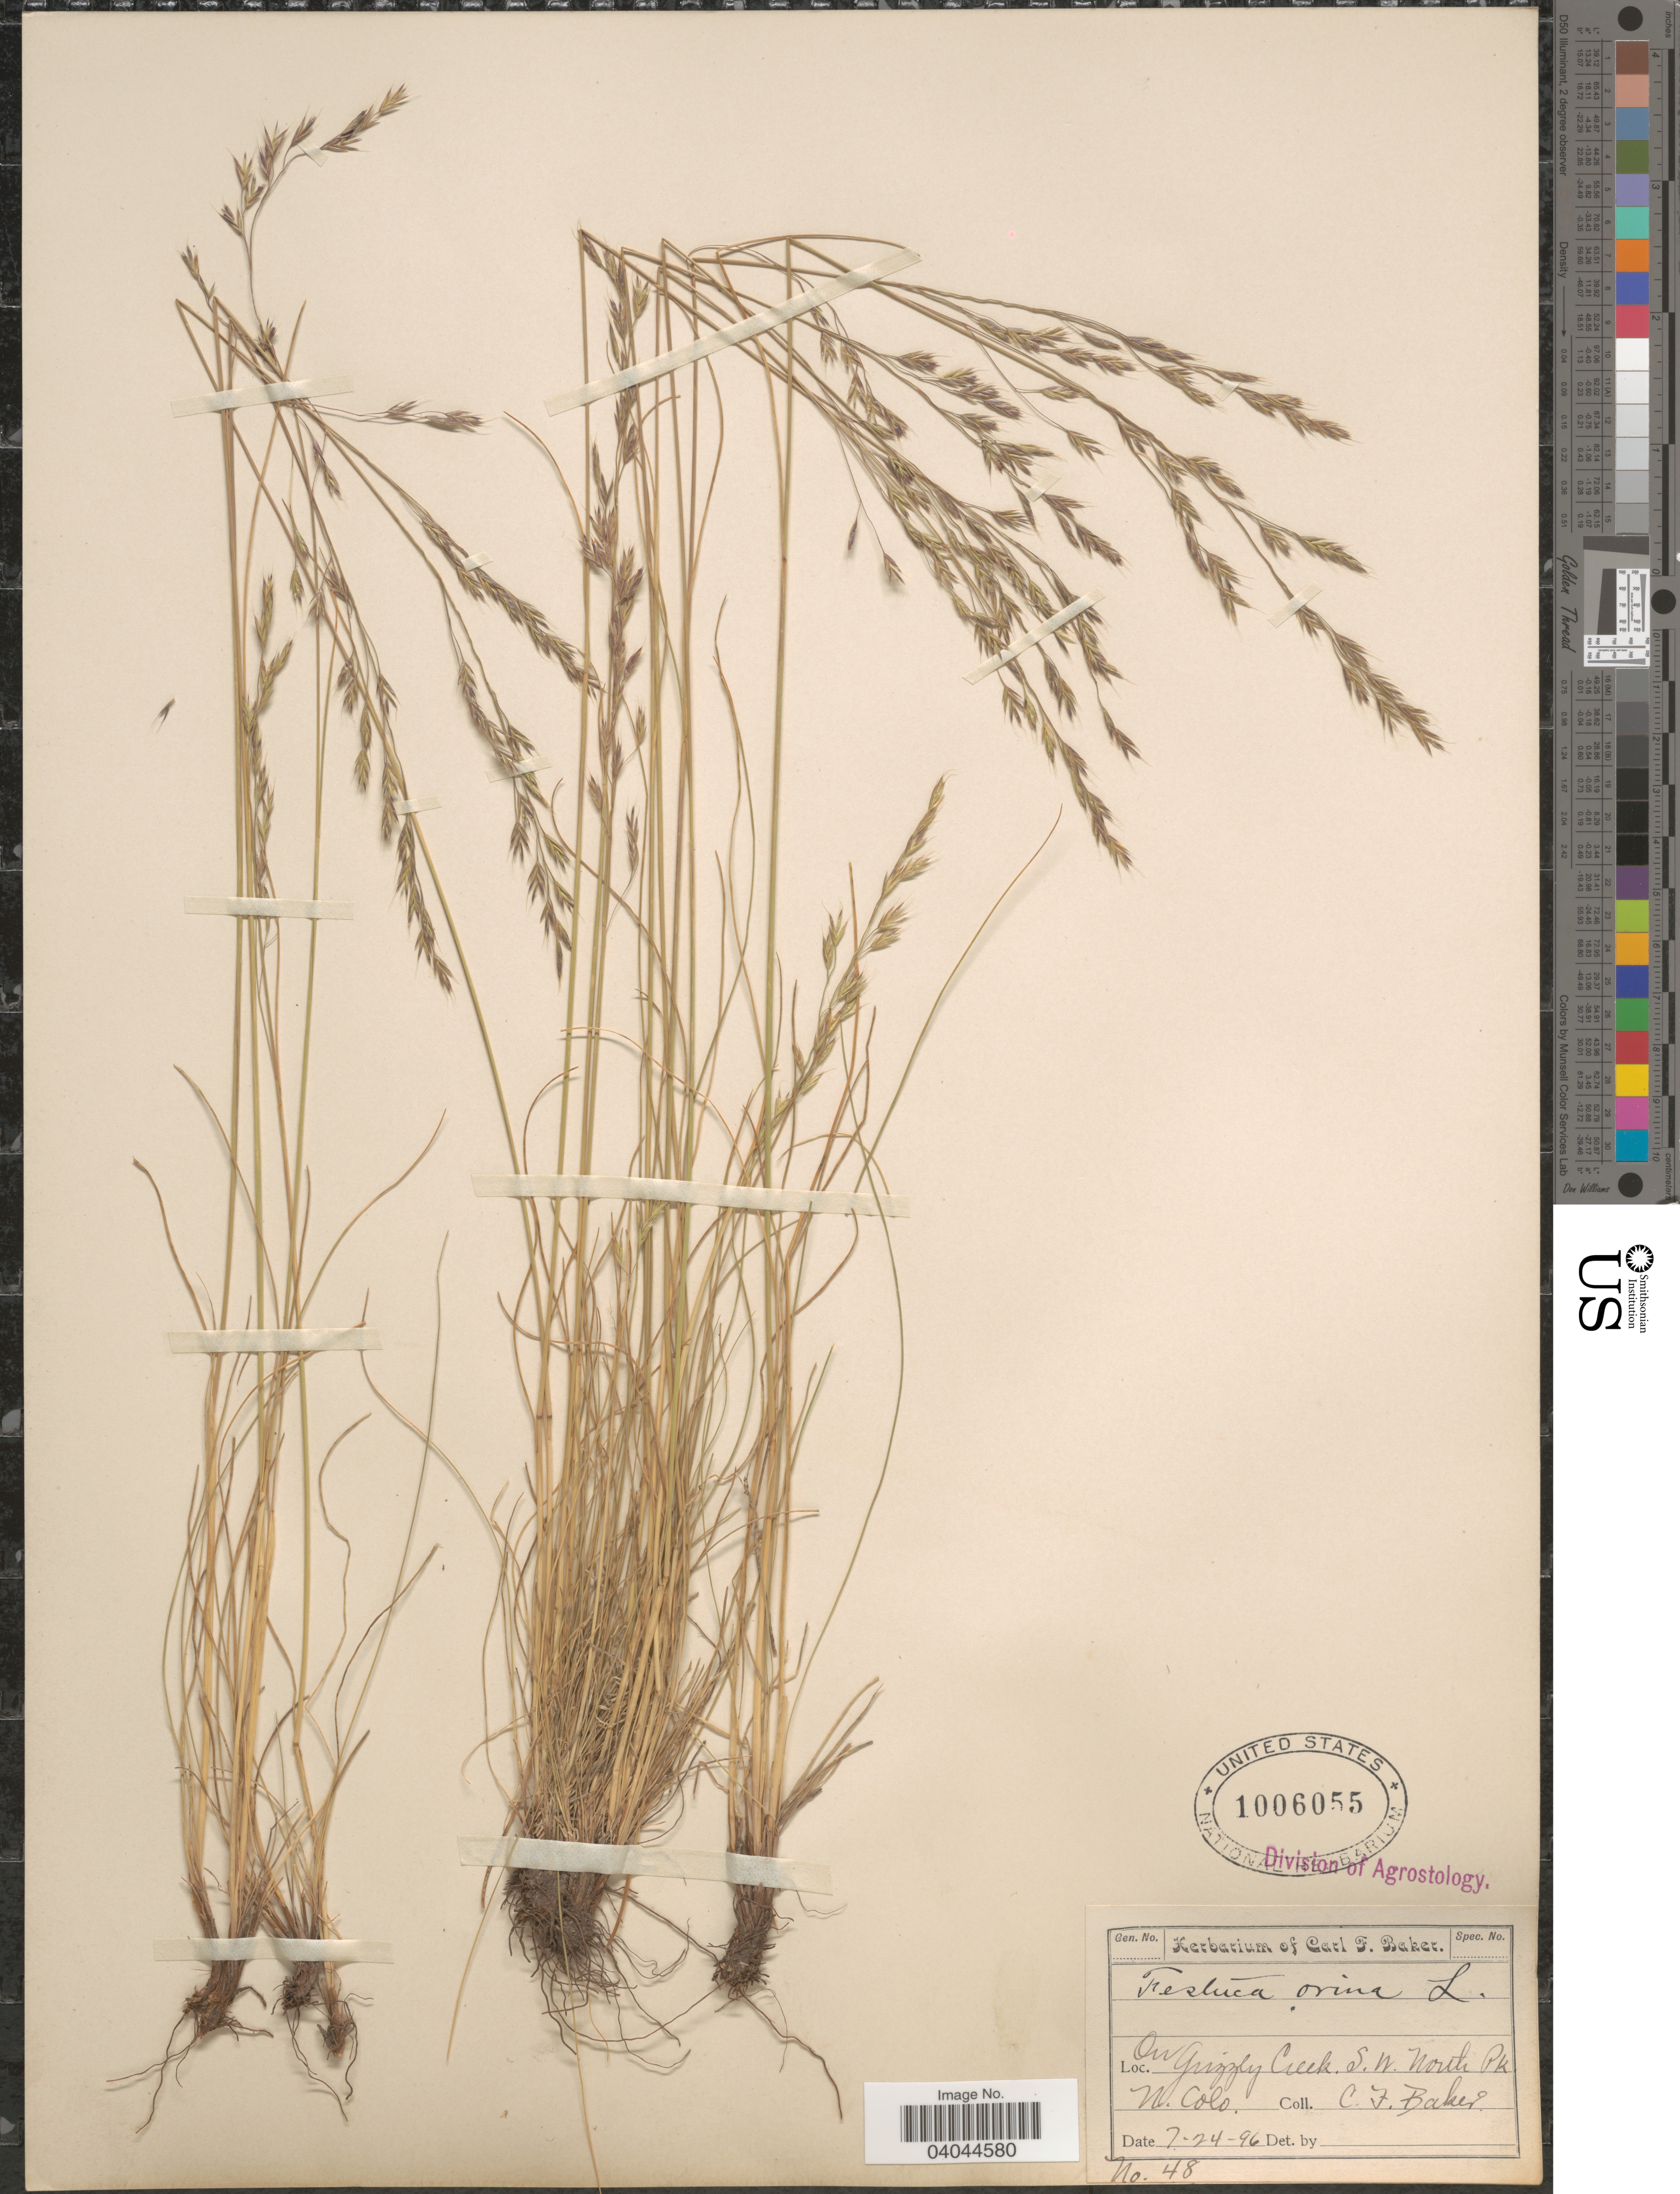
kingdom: Plantae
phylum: Tracheophyta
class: Liliopsida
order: Poales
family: Poaceae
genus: Festuca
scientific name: Festuca ovina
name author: L.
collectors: C. F. Baker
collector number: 48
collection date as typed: Transcribed d/m/y: 24/7/96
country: United States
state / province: Colorado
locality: On Grizzly Creek, S.W. North Pk. N. Colo.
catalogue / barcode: US 1006055